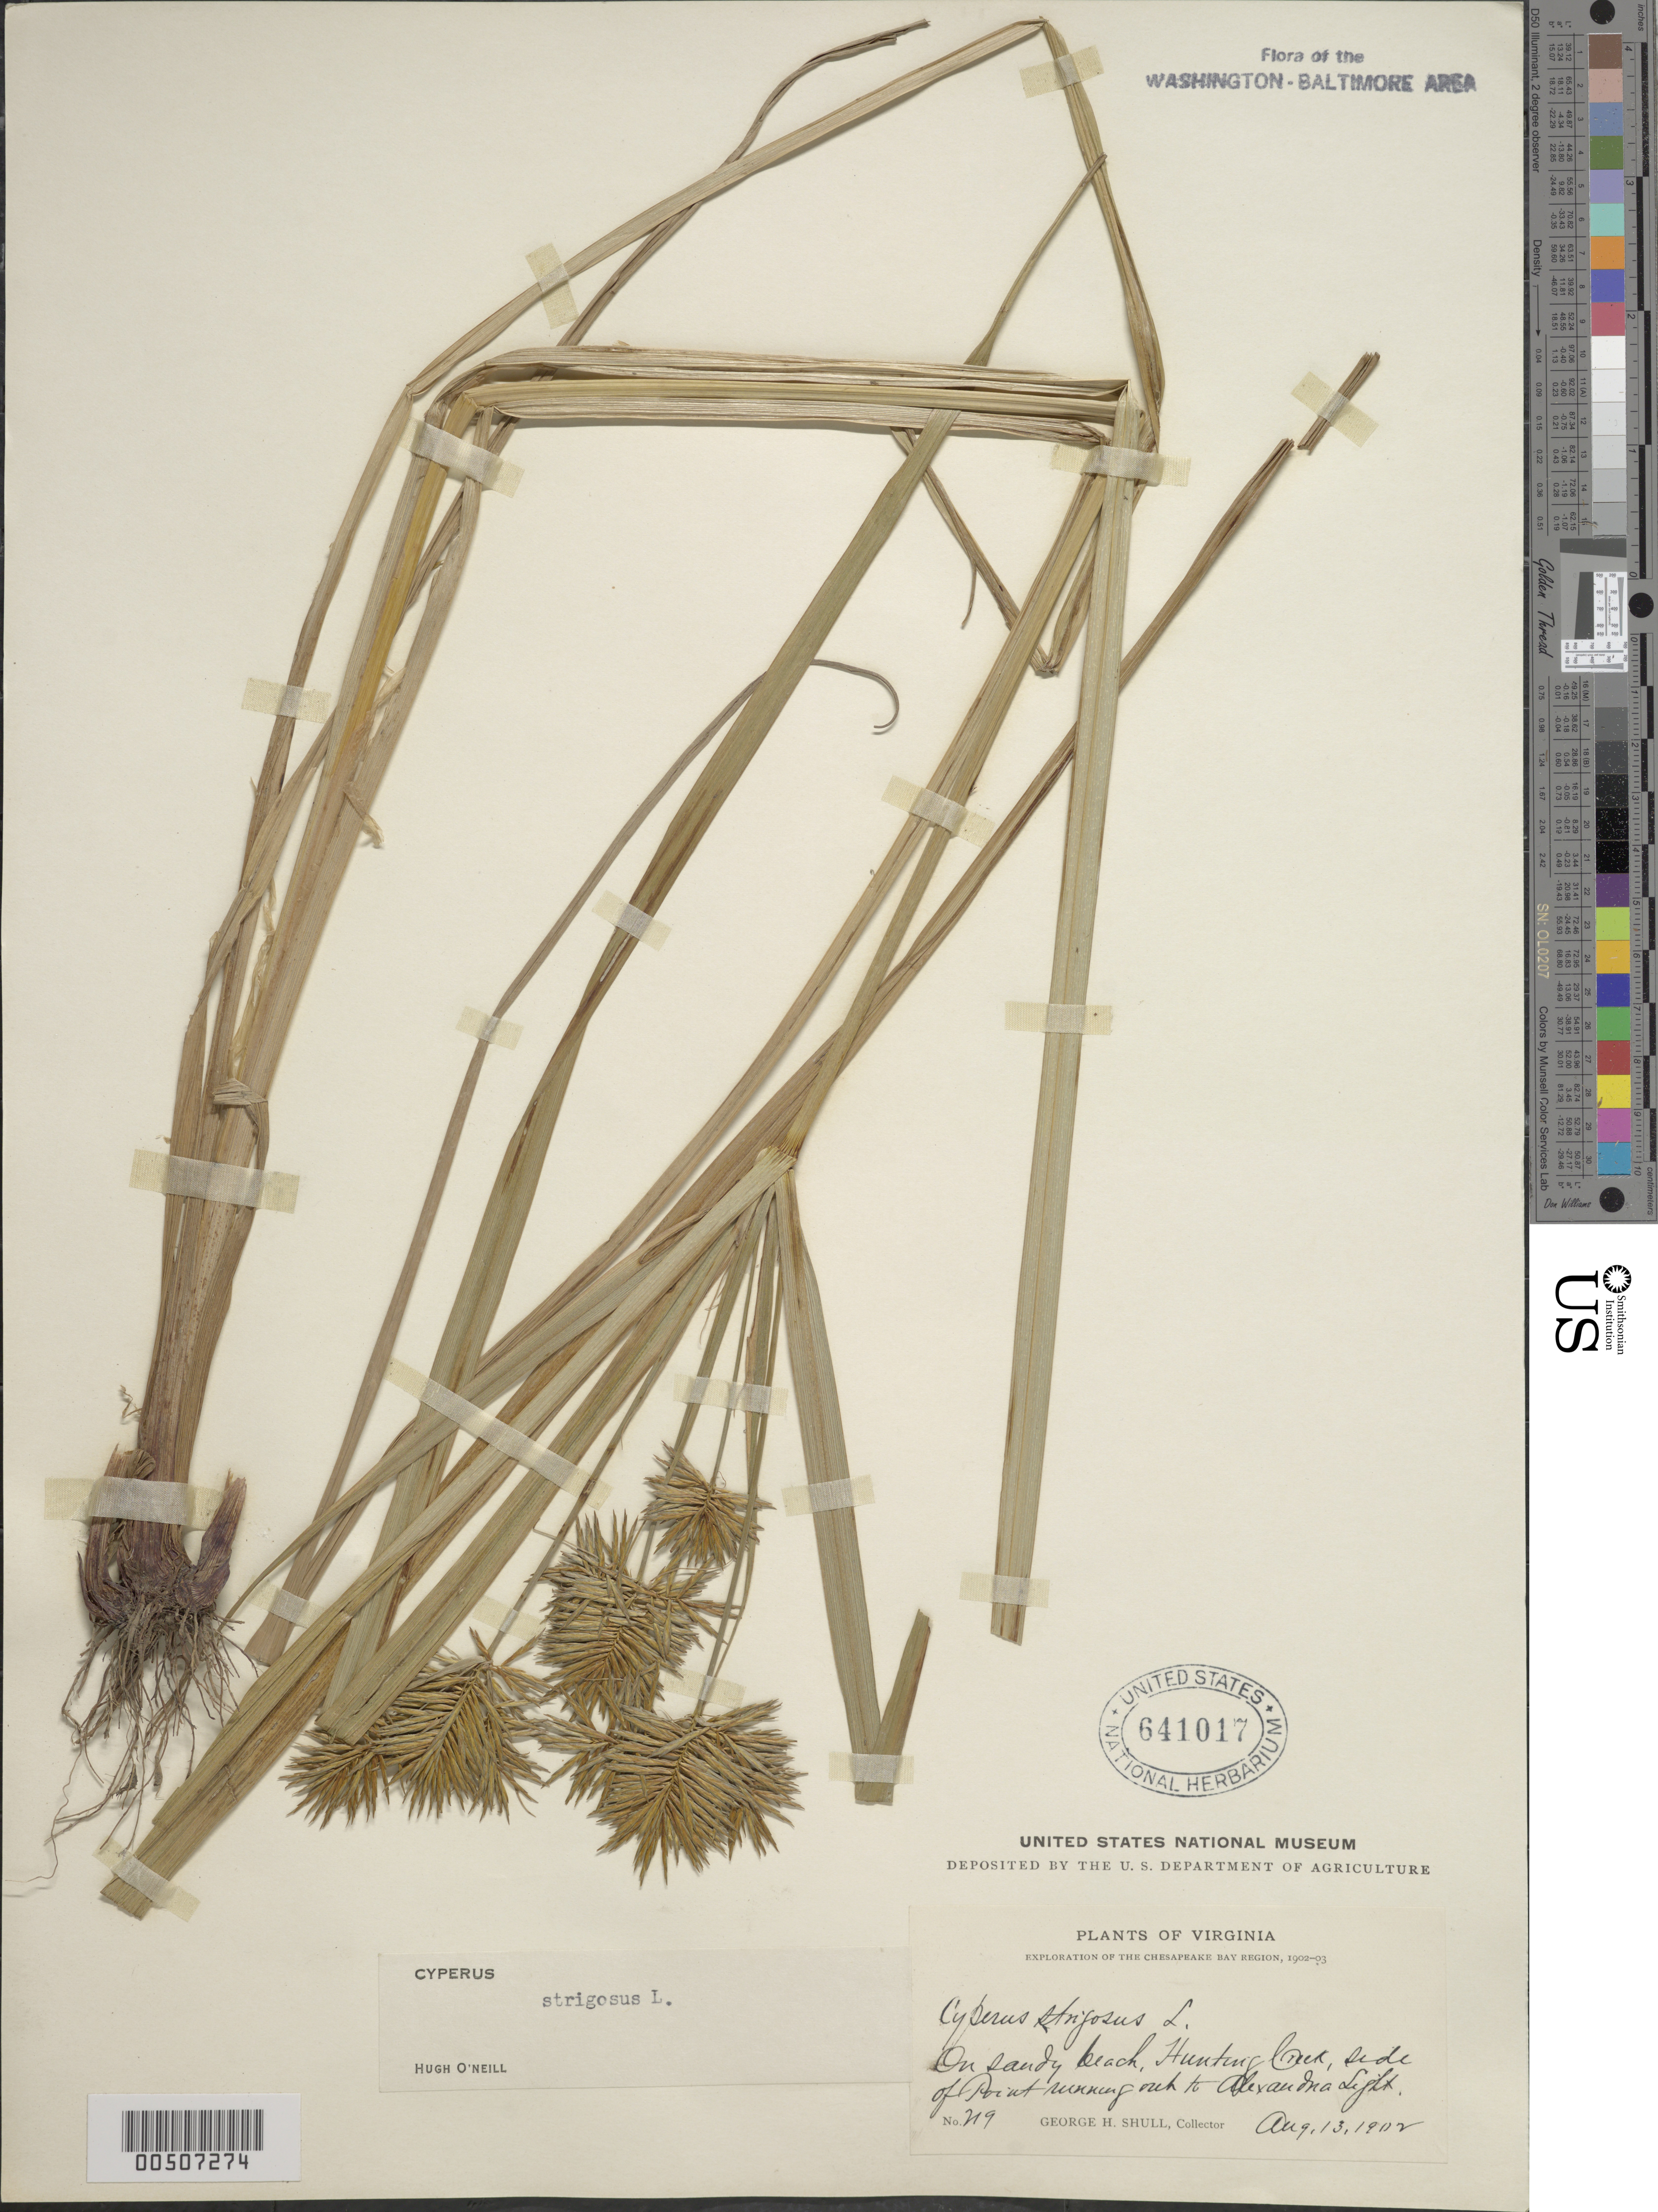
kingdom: Plantae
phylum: Tracheophyta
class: Liliopsida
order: Poales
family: Cyperaceae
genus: Cyperus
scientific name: Cyperus strigosus L.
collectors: G. H. Shull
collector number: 219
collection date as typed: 13 Aug 1902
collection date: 1902-08-13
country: United States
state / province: Virginia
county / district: City of Alexandria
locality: Hunting Creek, Sandy Point off of Alexandria Lighthouse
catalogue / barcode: US 641017